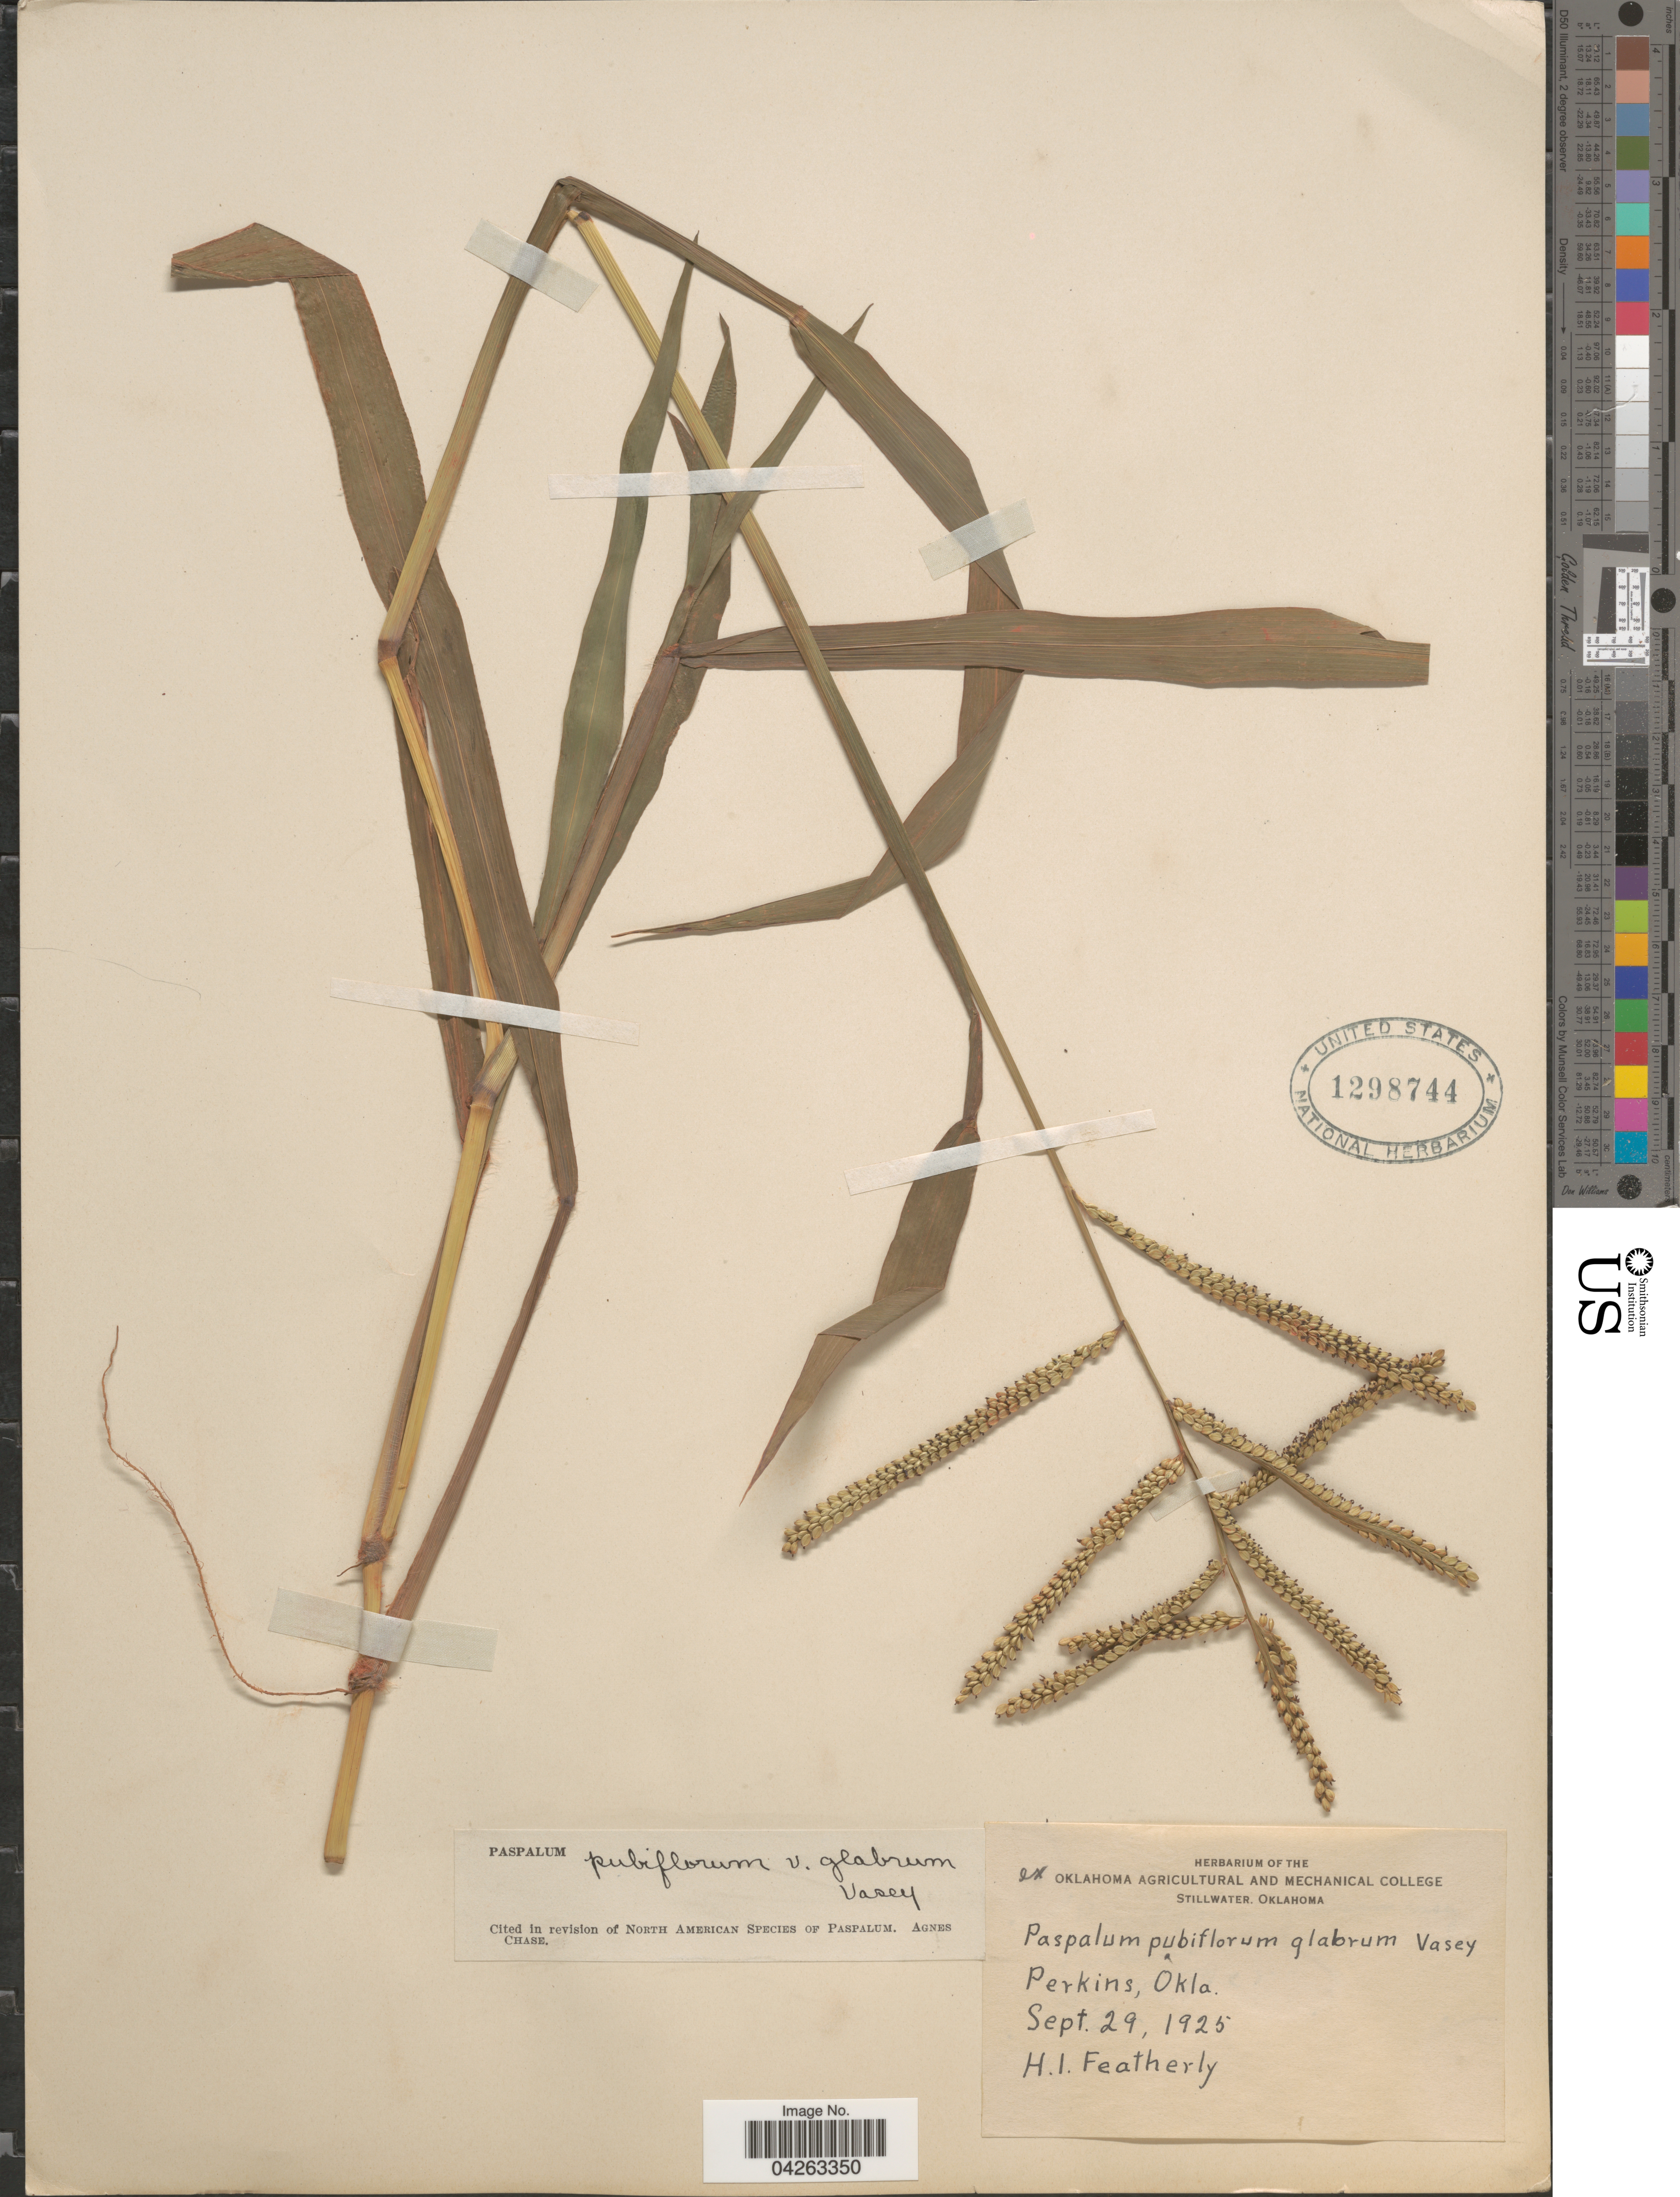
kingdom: Plantae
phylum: Tracheophyta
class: Liliopsida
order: Poales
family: Poaceae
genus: Paspalum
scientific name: Paspalum pubiflorum var. glabrum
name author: Vasey ex Scribn.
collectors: H. Featherly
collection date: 1925-09-29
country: United States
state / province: Oklahoma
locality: Perkins.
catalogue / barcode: US 1298744